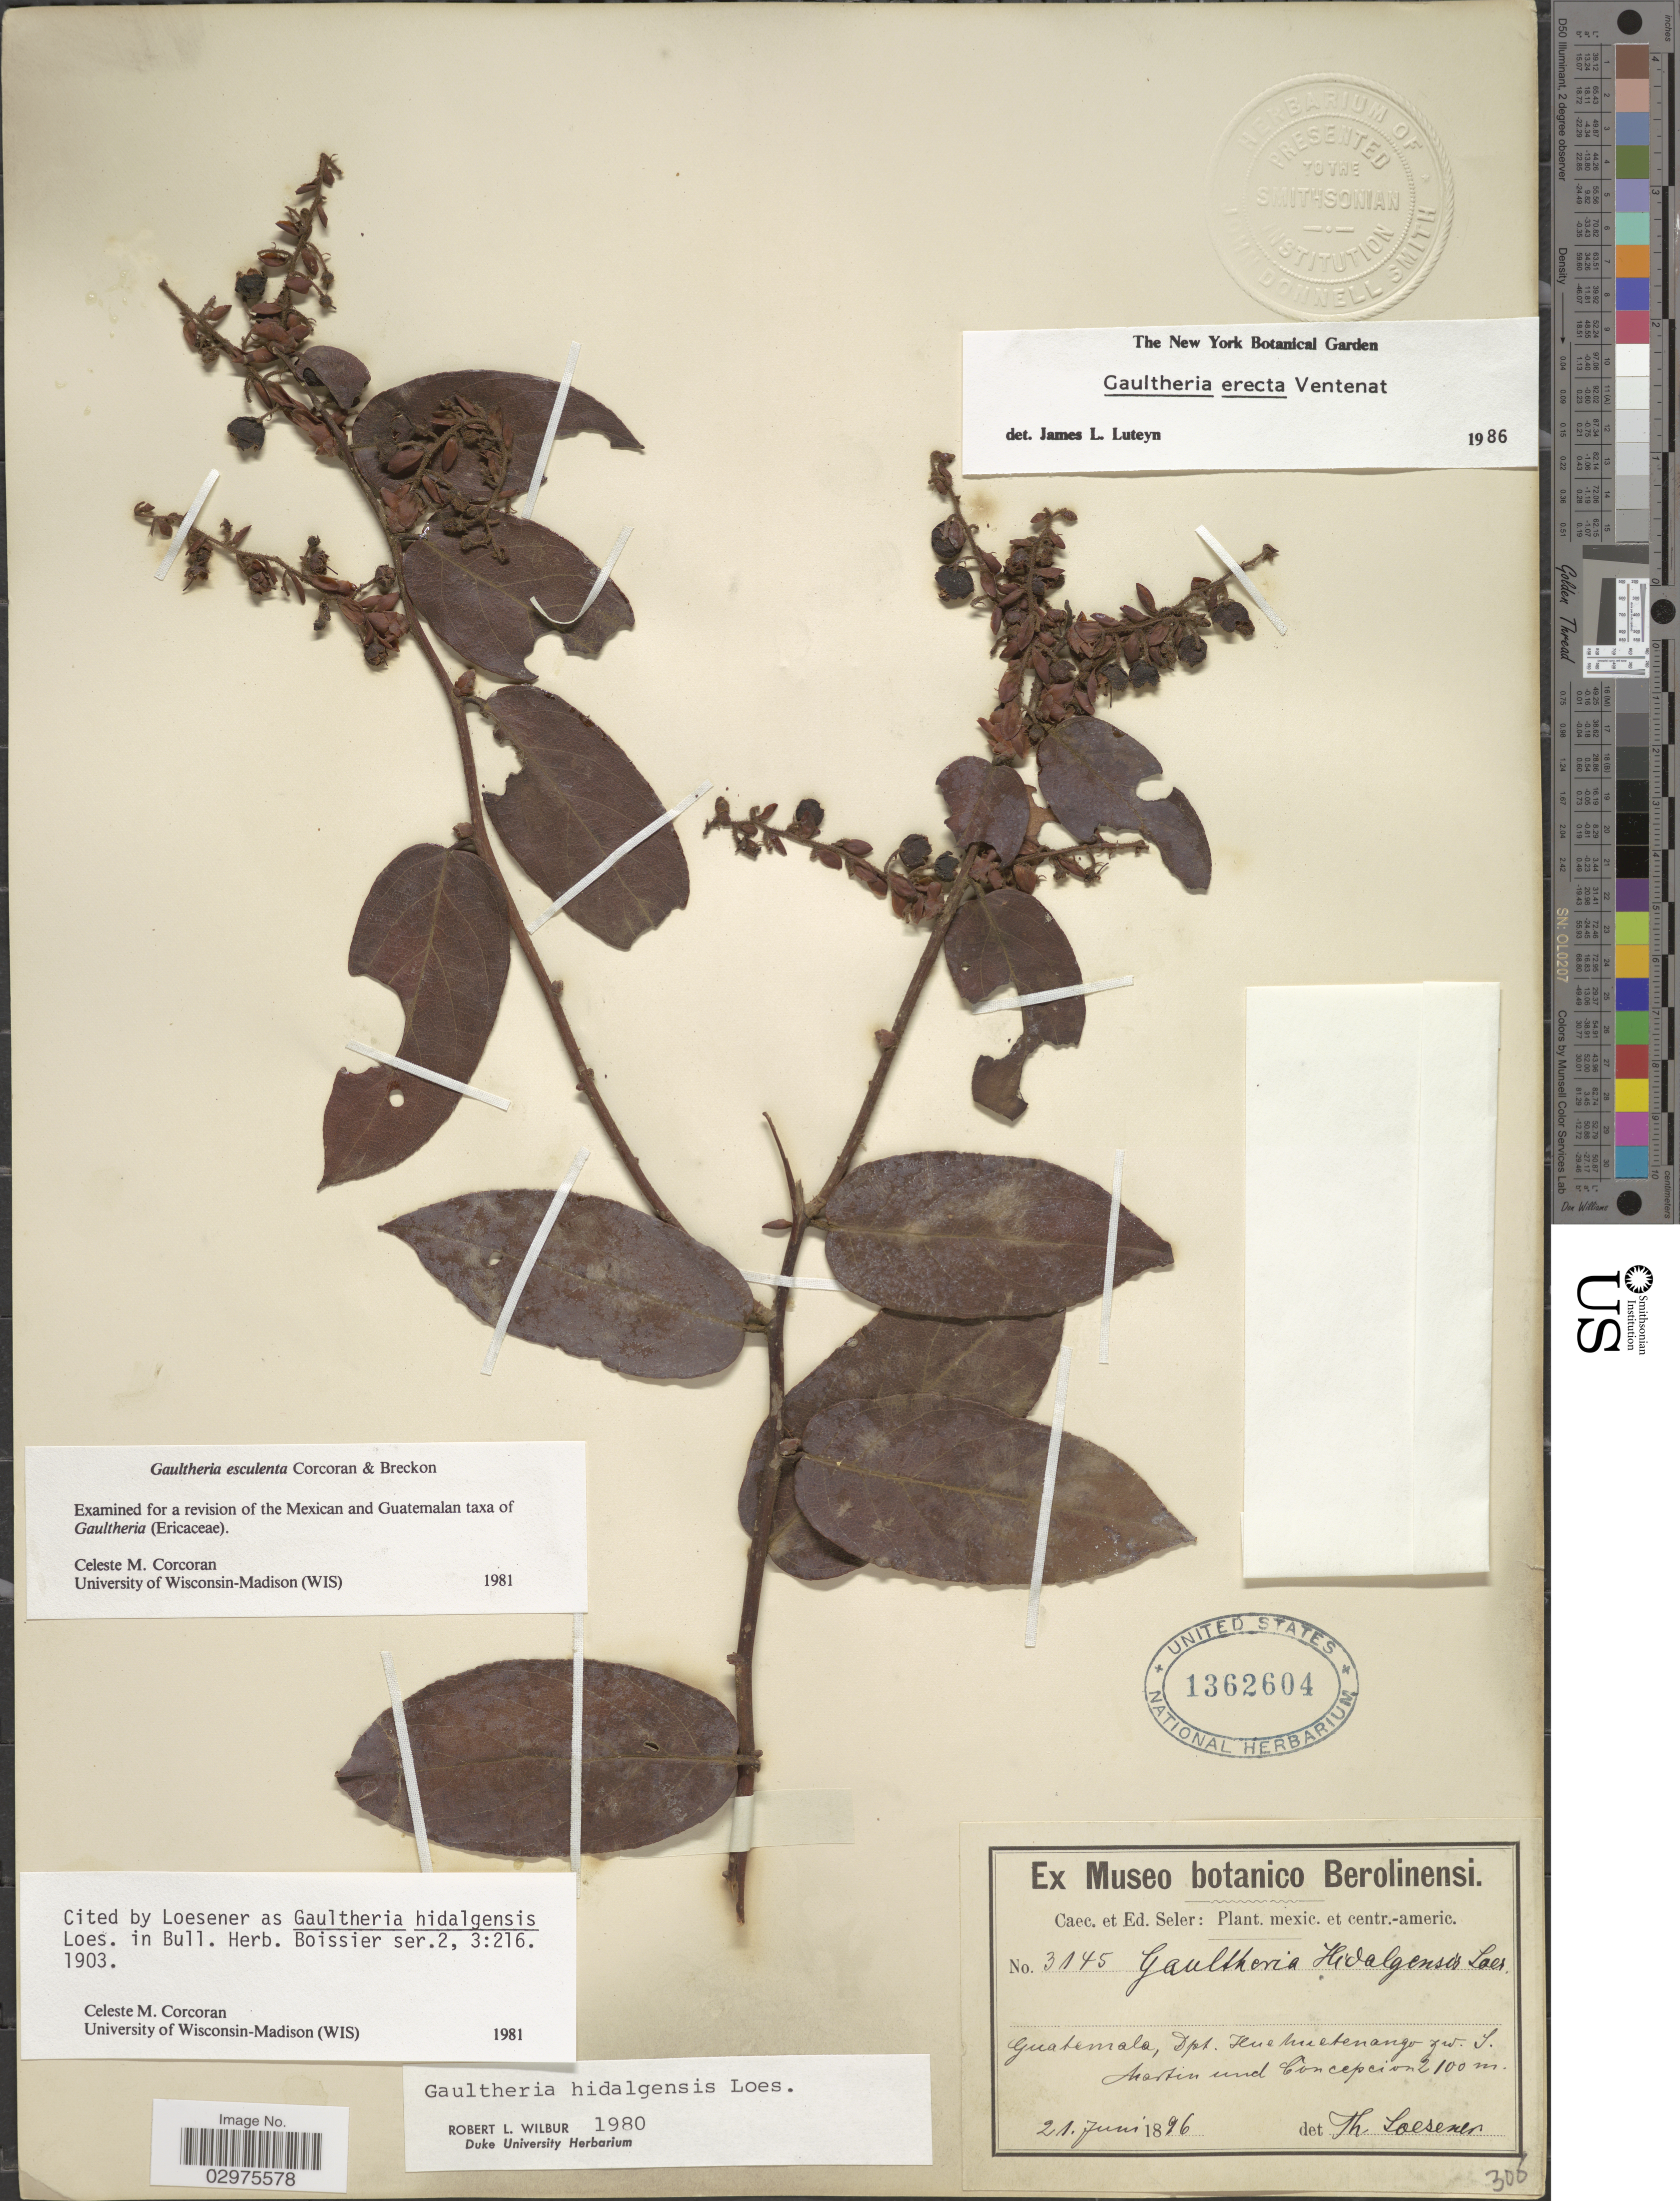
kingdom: Plantae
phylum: Tracheophyta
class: Magnoliopsida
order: Ericales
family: Ericaceae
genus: Gaultheria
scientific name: Gaultheria erecta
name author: Vent.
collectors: C. Seler & E. G. Seler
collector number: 3145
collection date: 1896-06-21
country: Guatemala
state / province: Huehuetenango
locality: Dpt. Huehuetenango zw. S. Martin und Concepcion.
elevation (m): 2100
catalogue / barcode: US 1362604